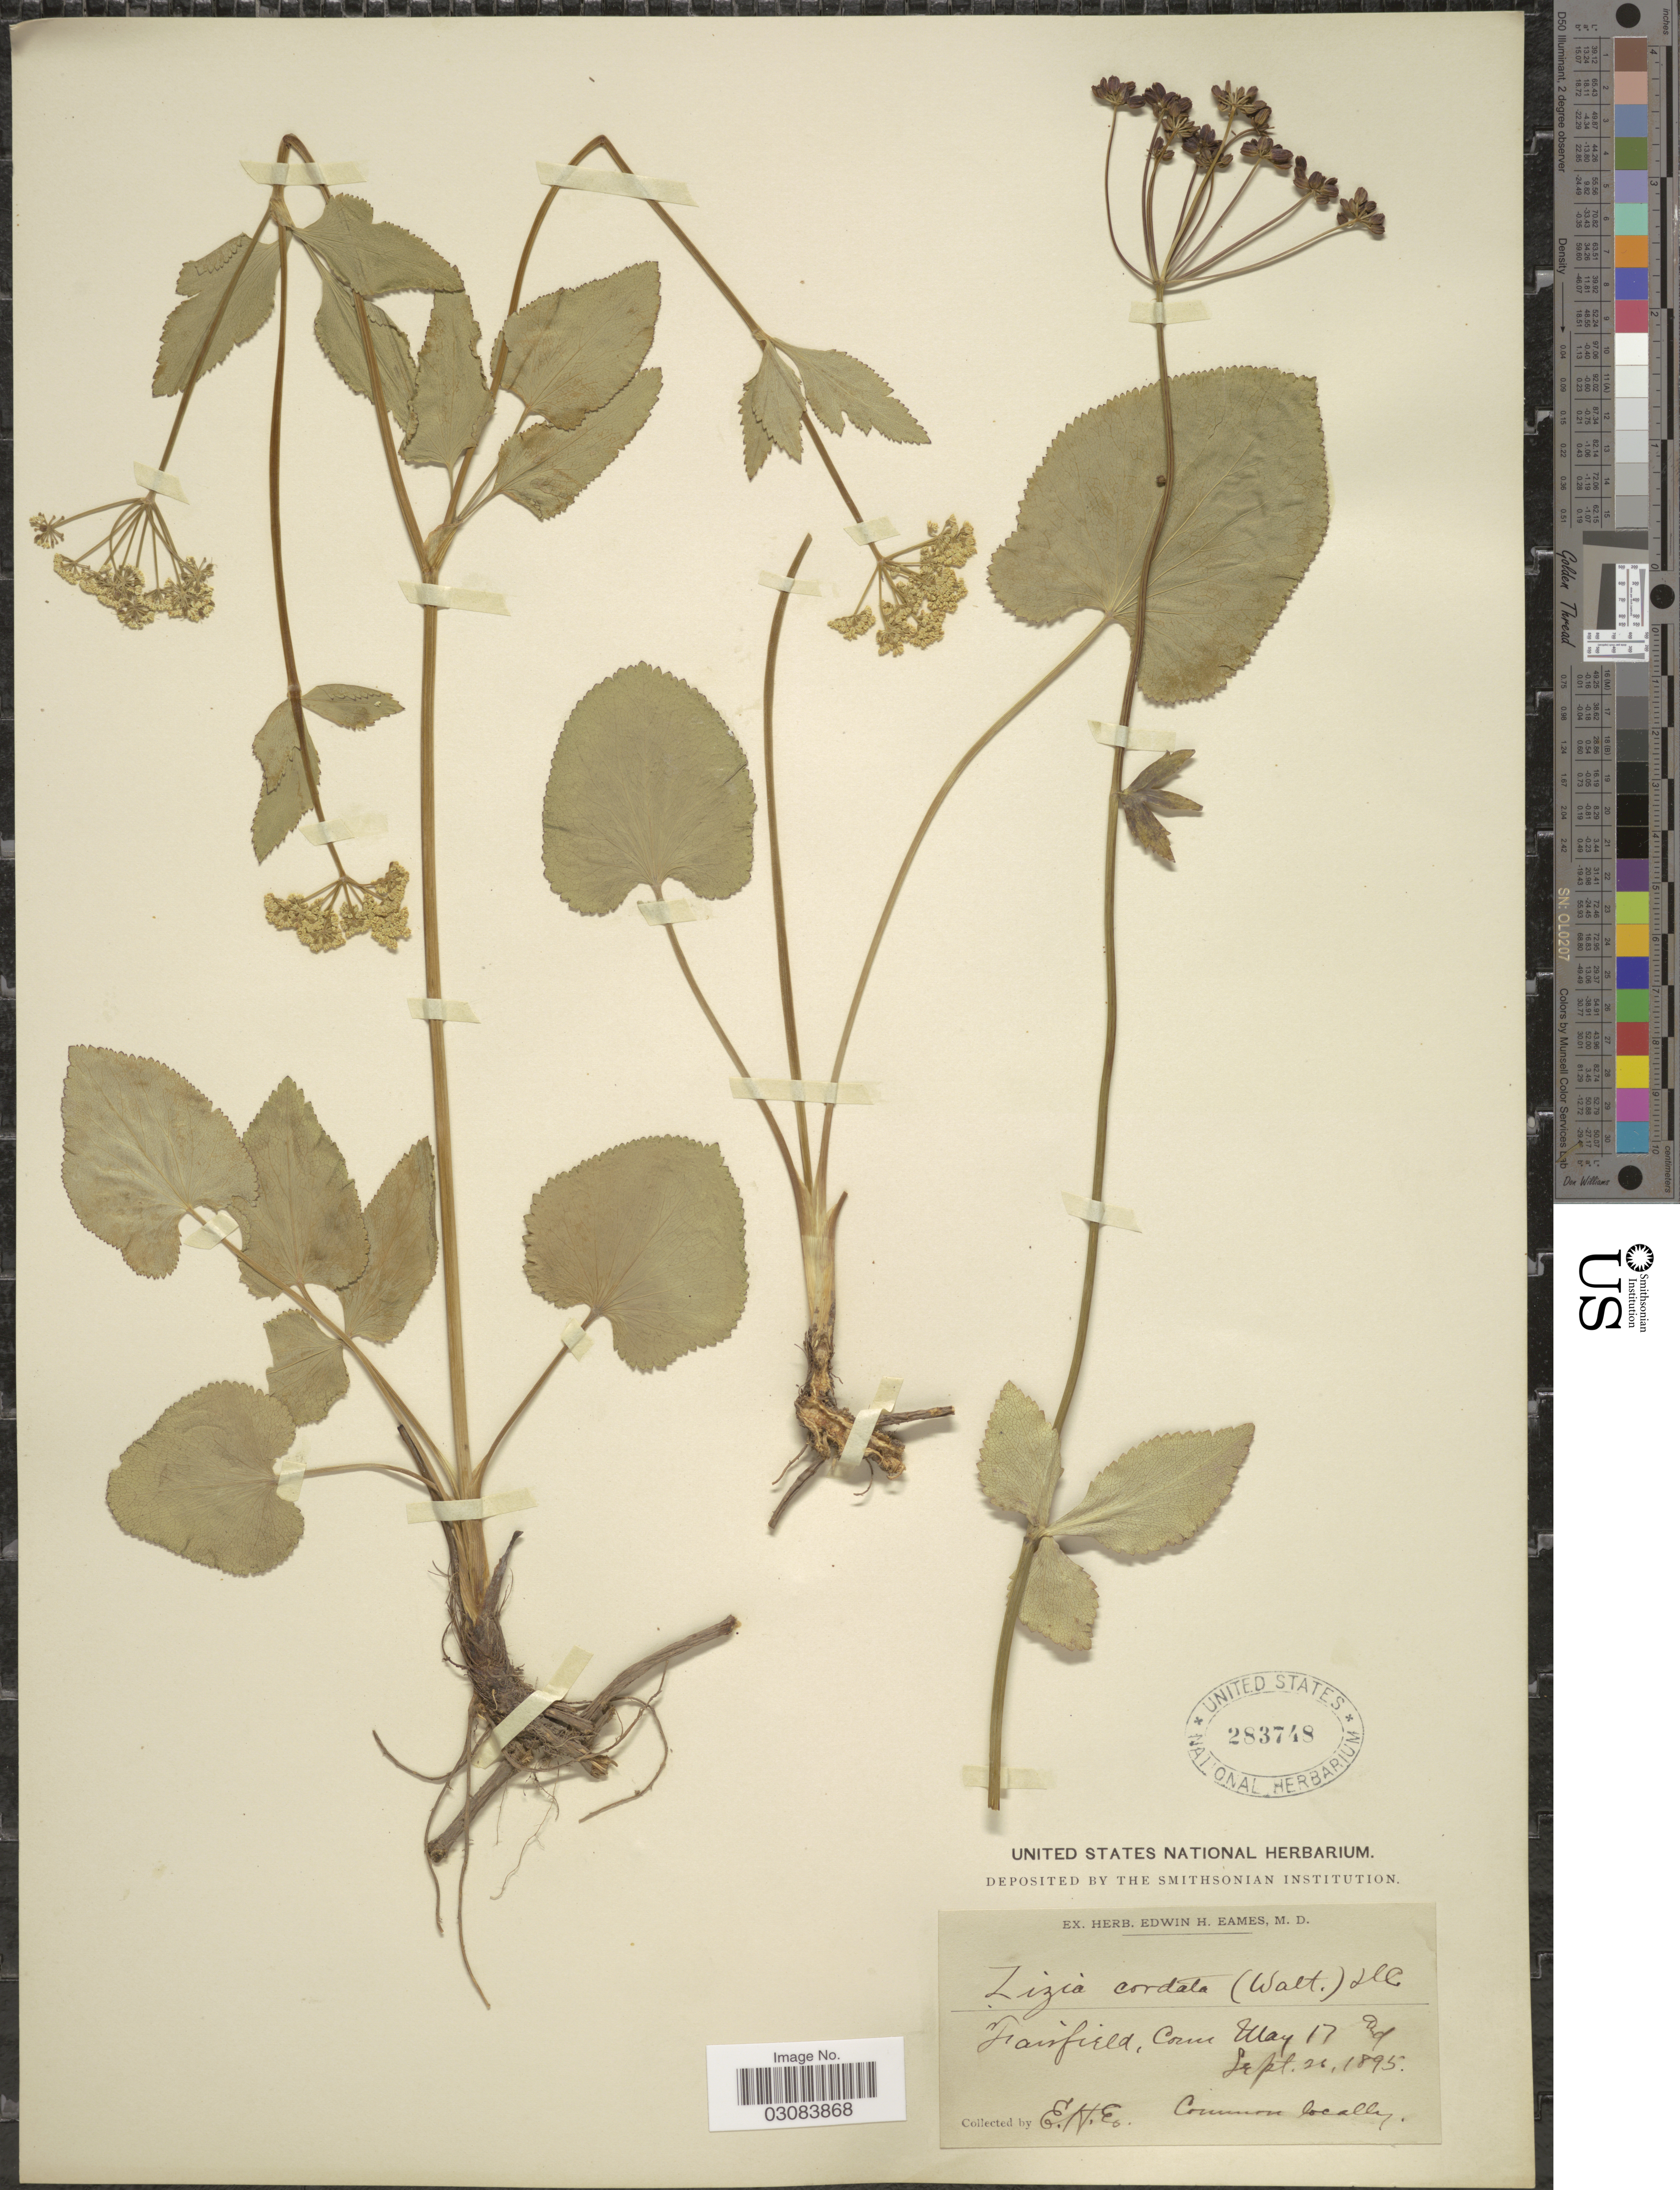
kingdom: Plantae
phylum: Tracheophyta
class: Magnoliopsida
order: Apiales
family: Apiaceae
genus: Zizia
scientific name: Zizia aptera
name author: (A. Gray) Fernald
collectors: E. H. Eames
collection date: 1895-05-17/1895-09-26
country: United States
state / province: Connecticut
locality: Fairfield.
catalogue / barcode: US 283748